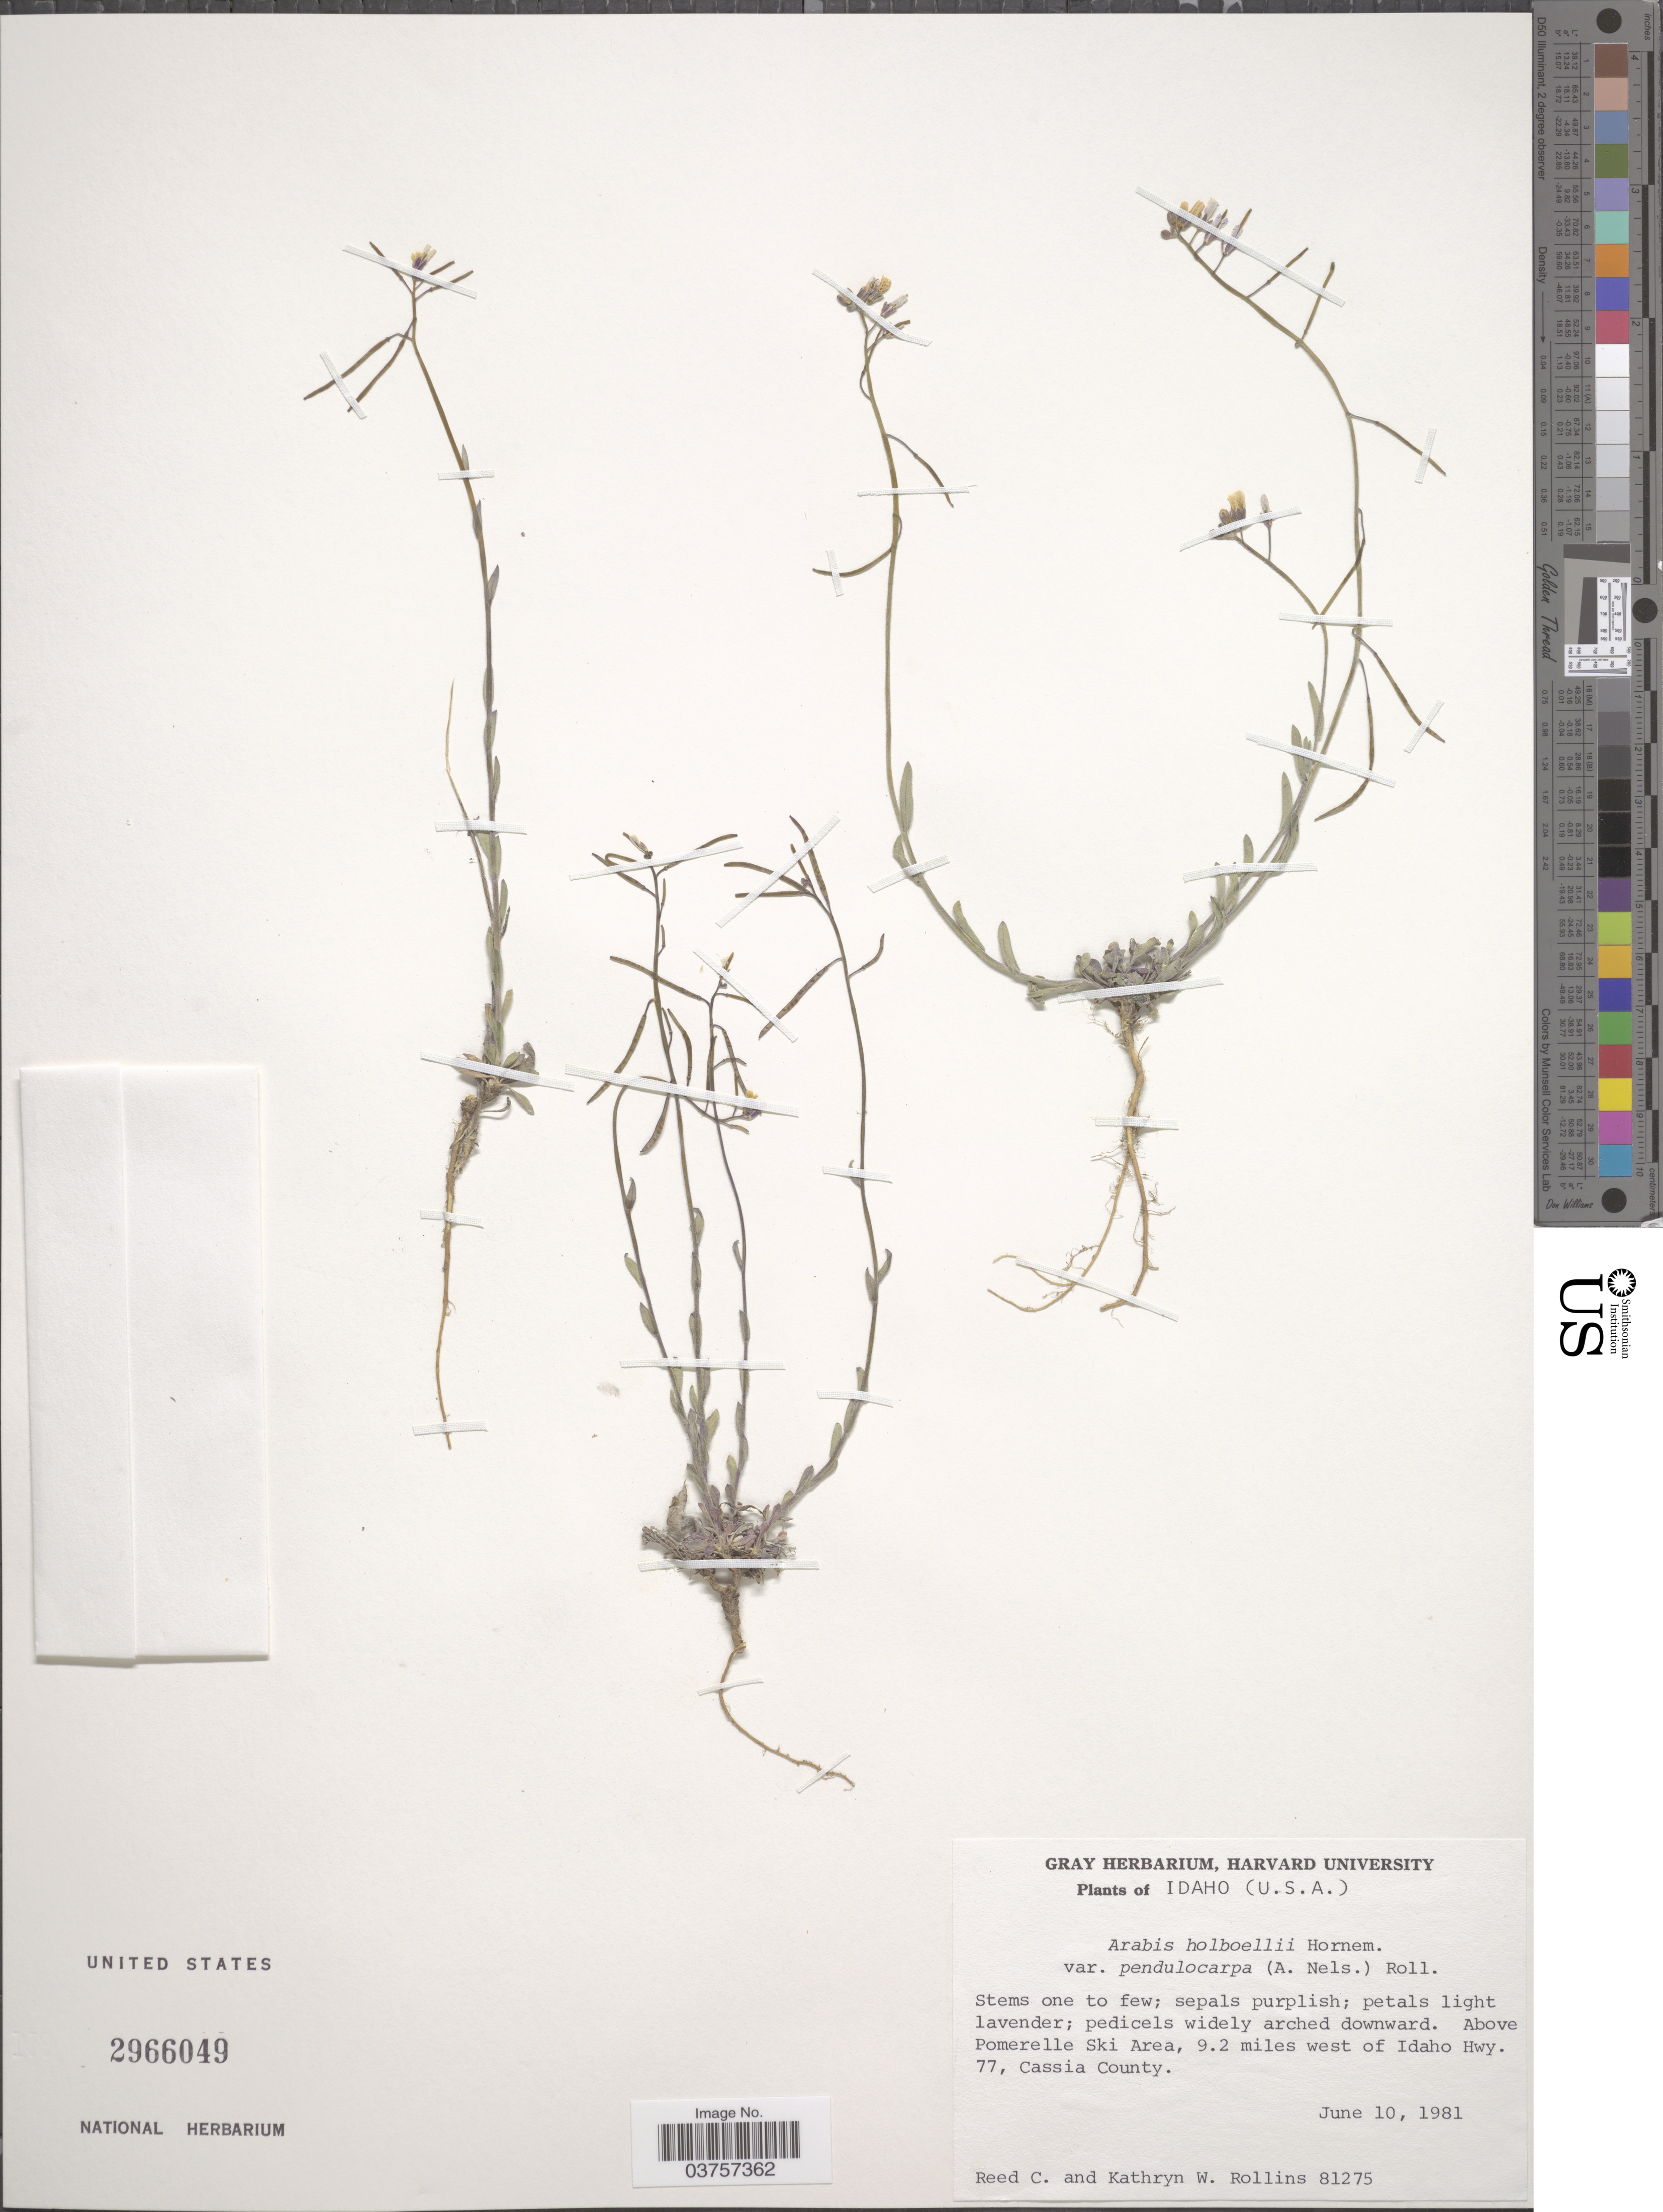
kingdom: Plantae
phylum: Tracheophyta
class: Magnoliopsida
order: Brassicales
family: Brassicaceae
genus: Arabis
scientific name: Arabis holboellii var. pendulocarpa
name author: (A. Nelson) Rollins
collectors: R. C. Rollins & K. W. Rollins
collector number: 81275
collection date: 1981-06-10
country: United States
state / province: Idaho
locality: Above Pomerelle Ski Area, 9.2 miles west of Idaho Hwy. 77, Cassia County.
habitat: above ski area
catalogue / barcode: US 2966049